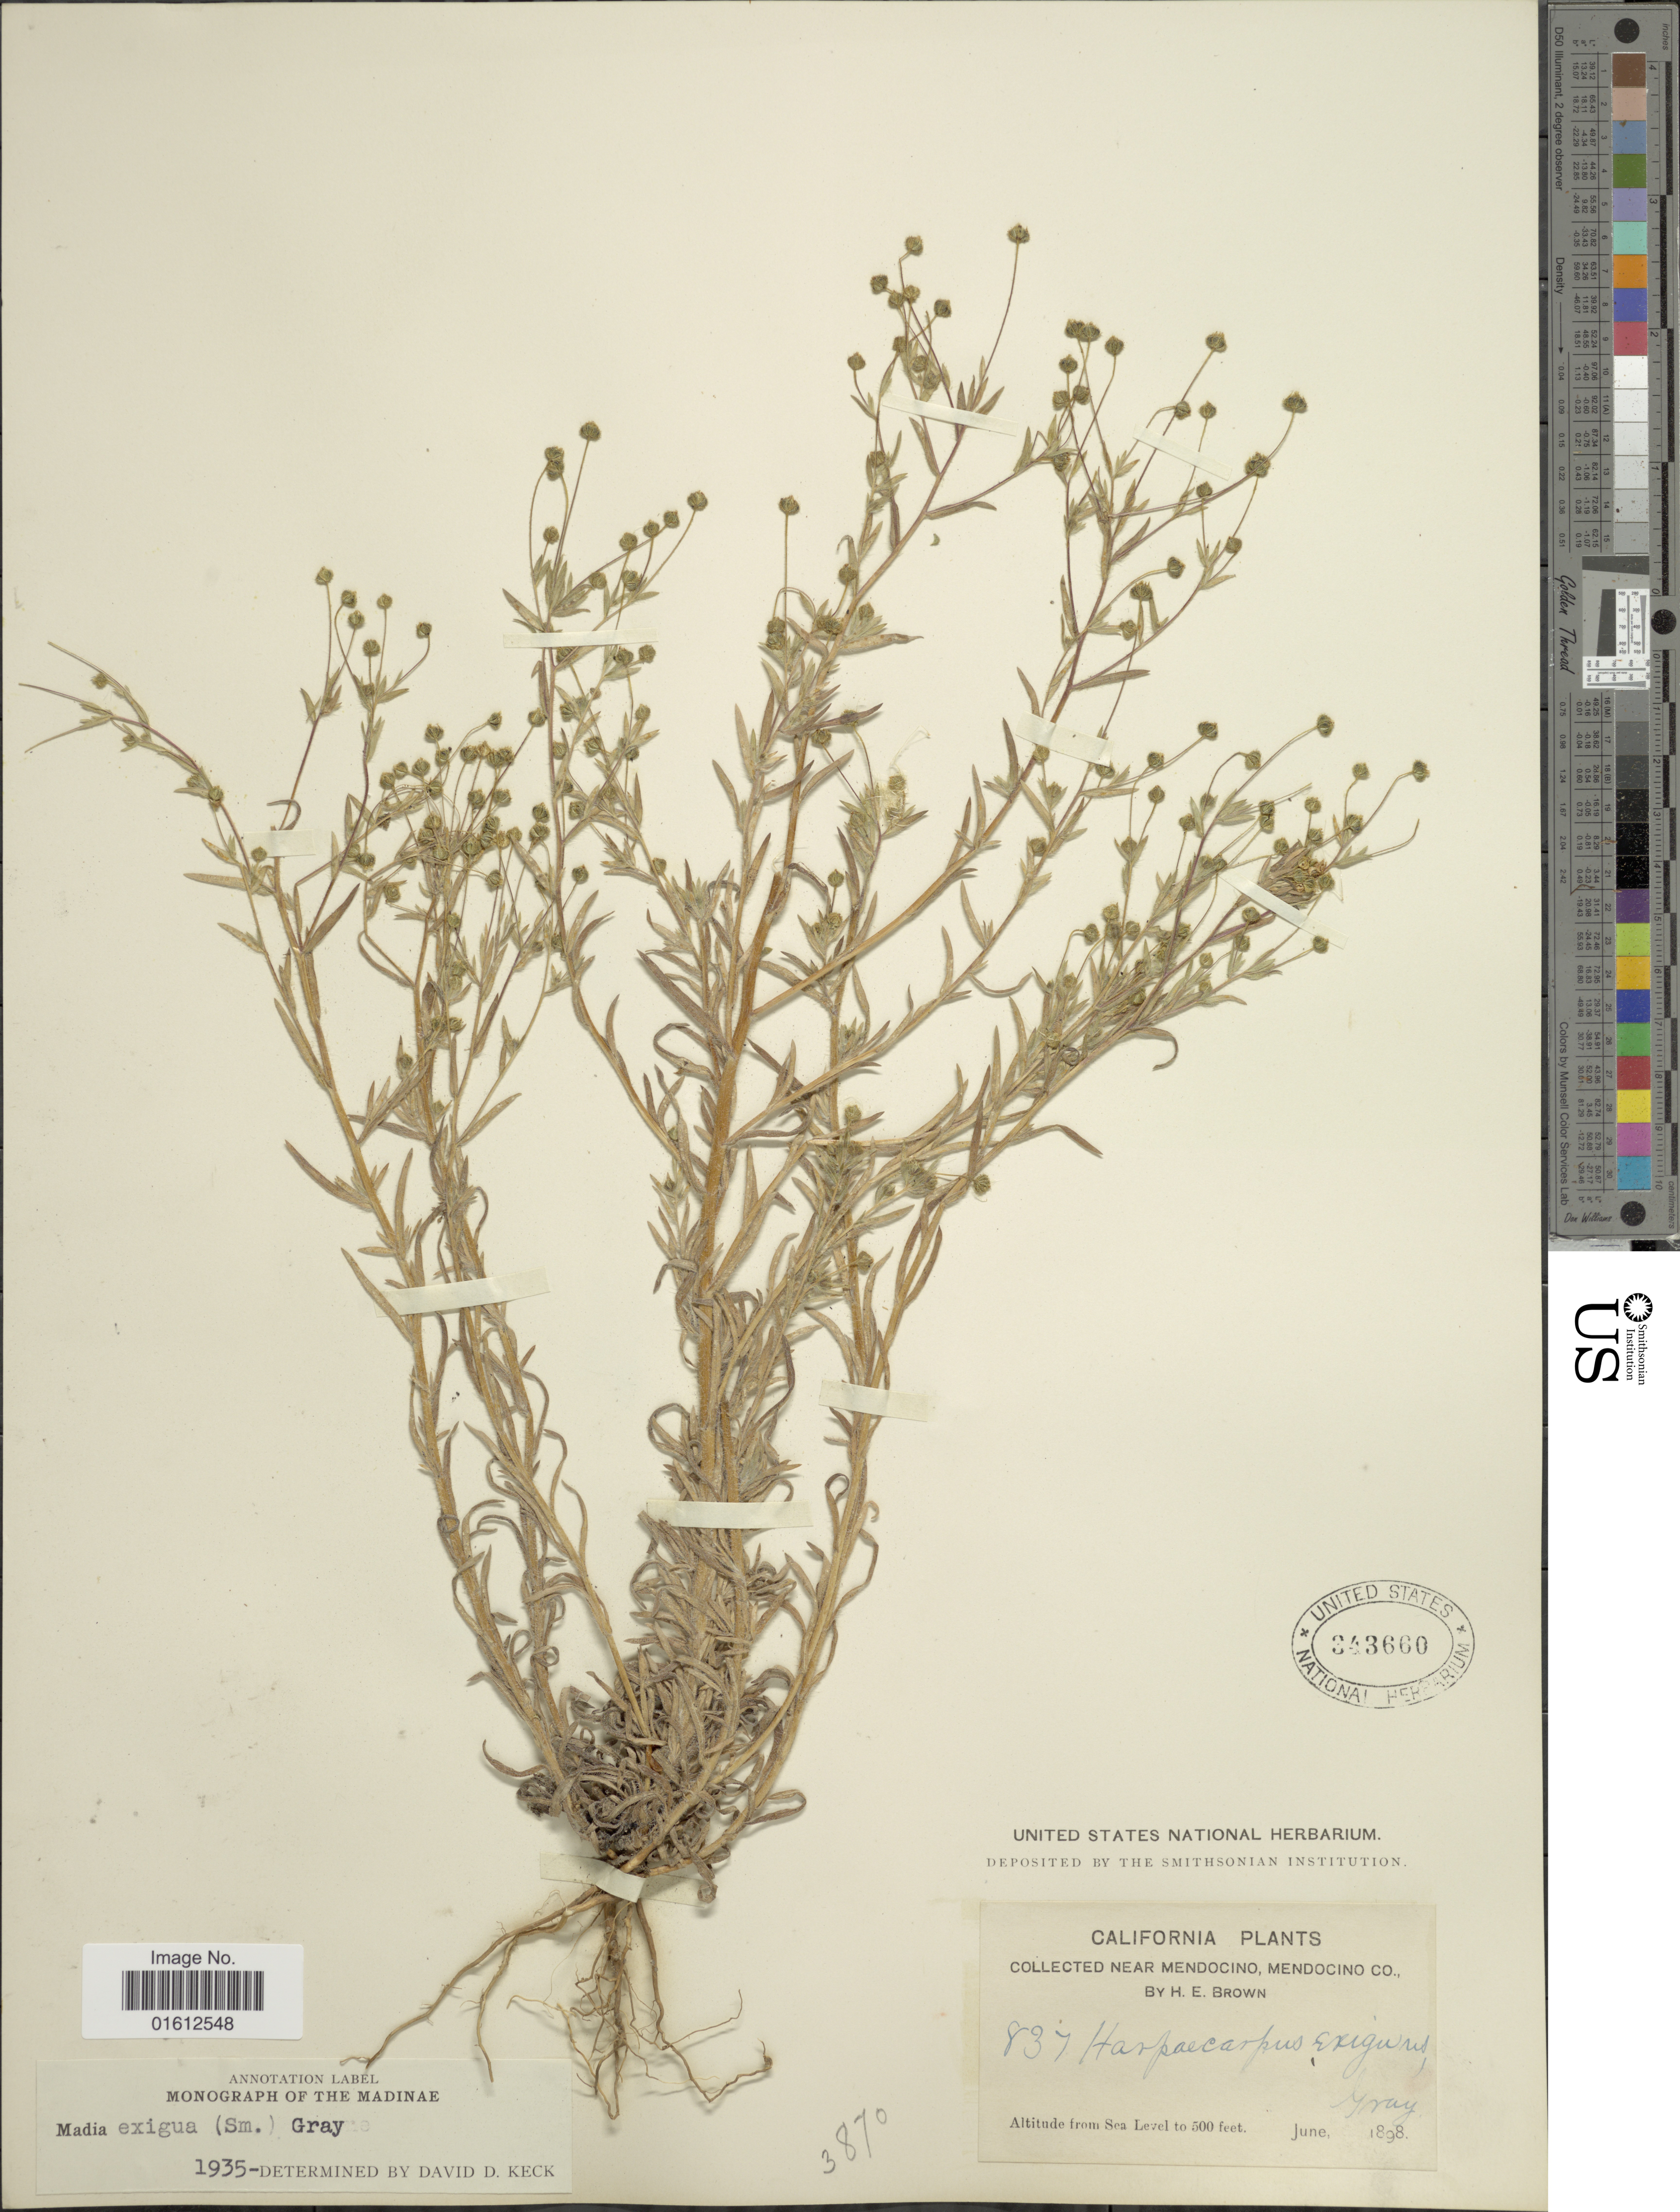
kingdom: Plantae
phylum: Tracheophyta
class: Magnoliopsida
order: Asterales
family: Asteraceae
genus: Madia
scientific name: Madia exigua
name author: (Sm.) A. Gray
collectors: H. E. Brown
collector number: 837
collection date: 1898-06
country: United States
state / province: California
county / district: Mendocino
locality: Near Mendocino, Mendocino Co.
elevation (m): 152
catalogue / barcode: US 343660